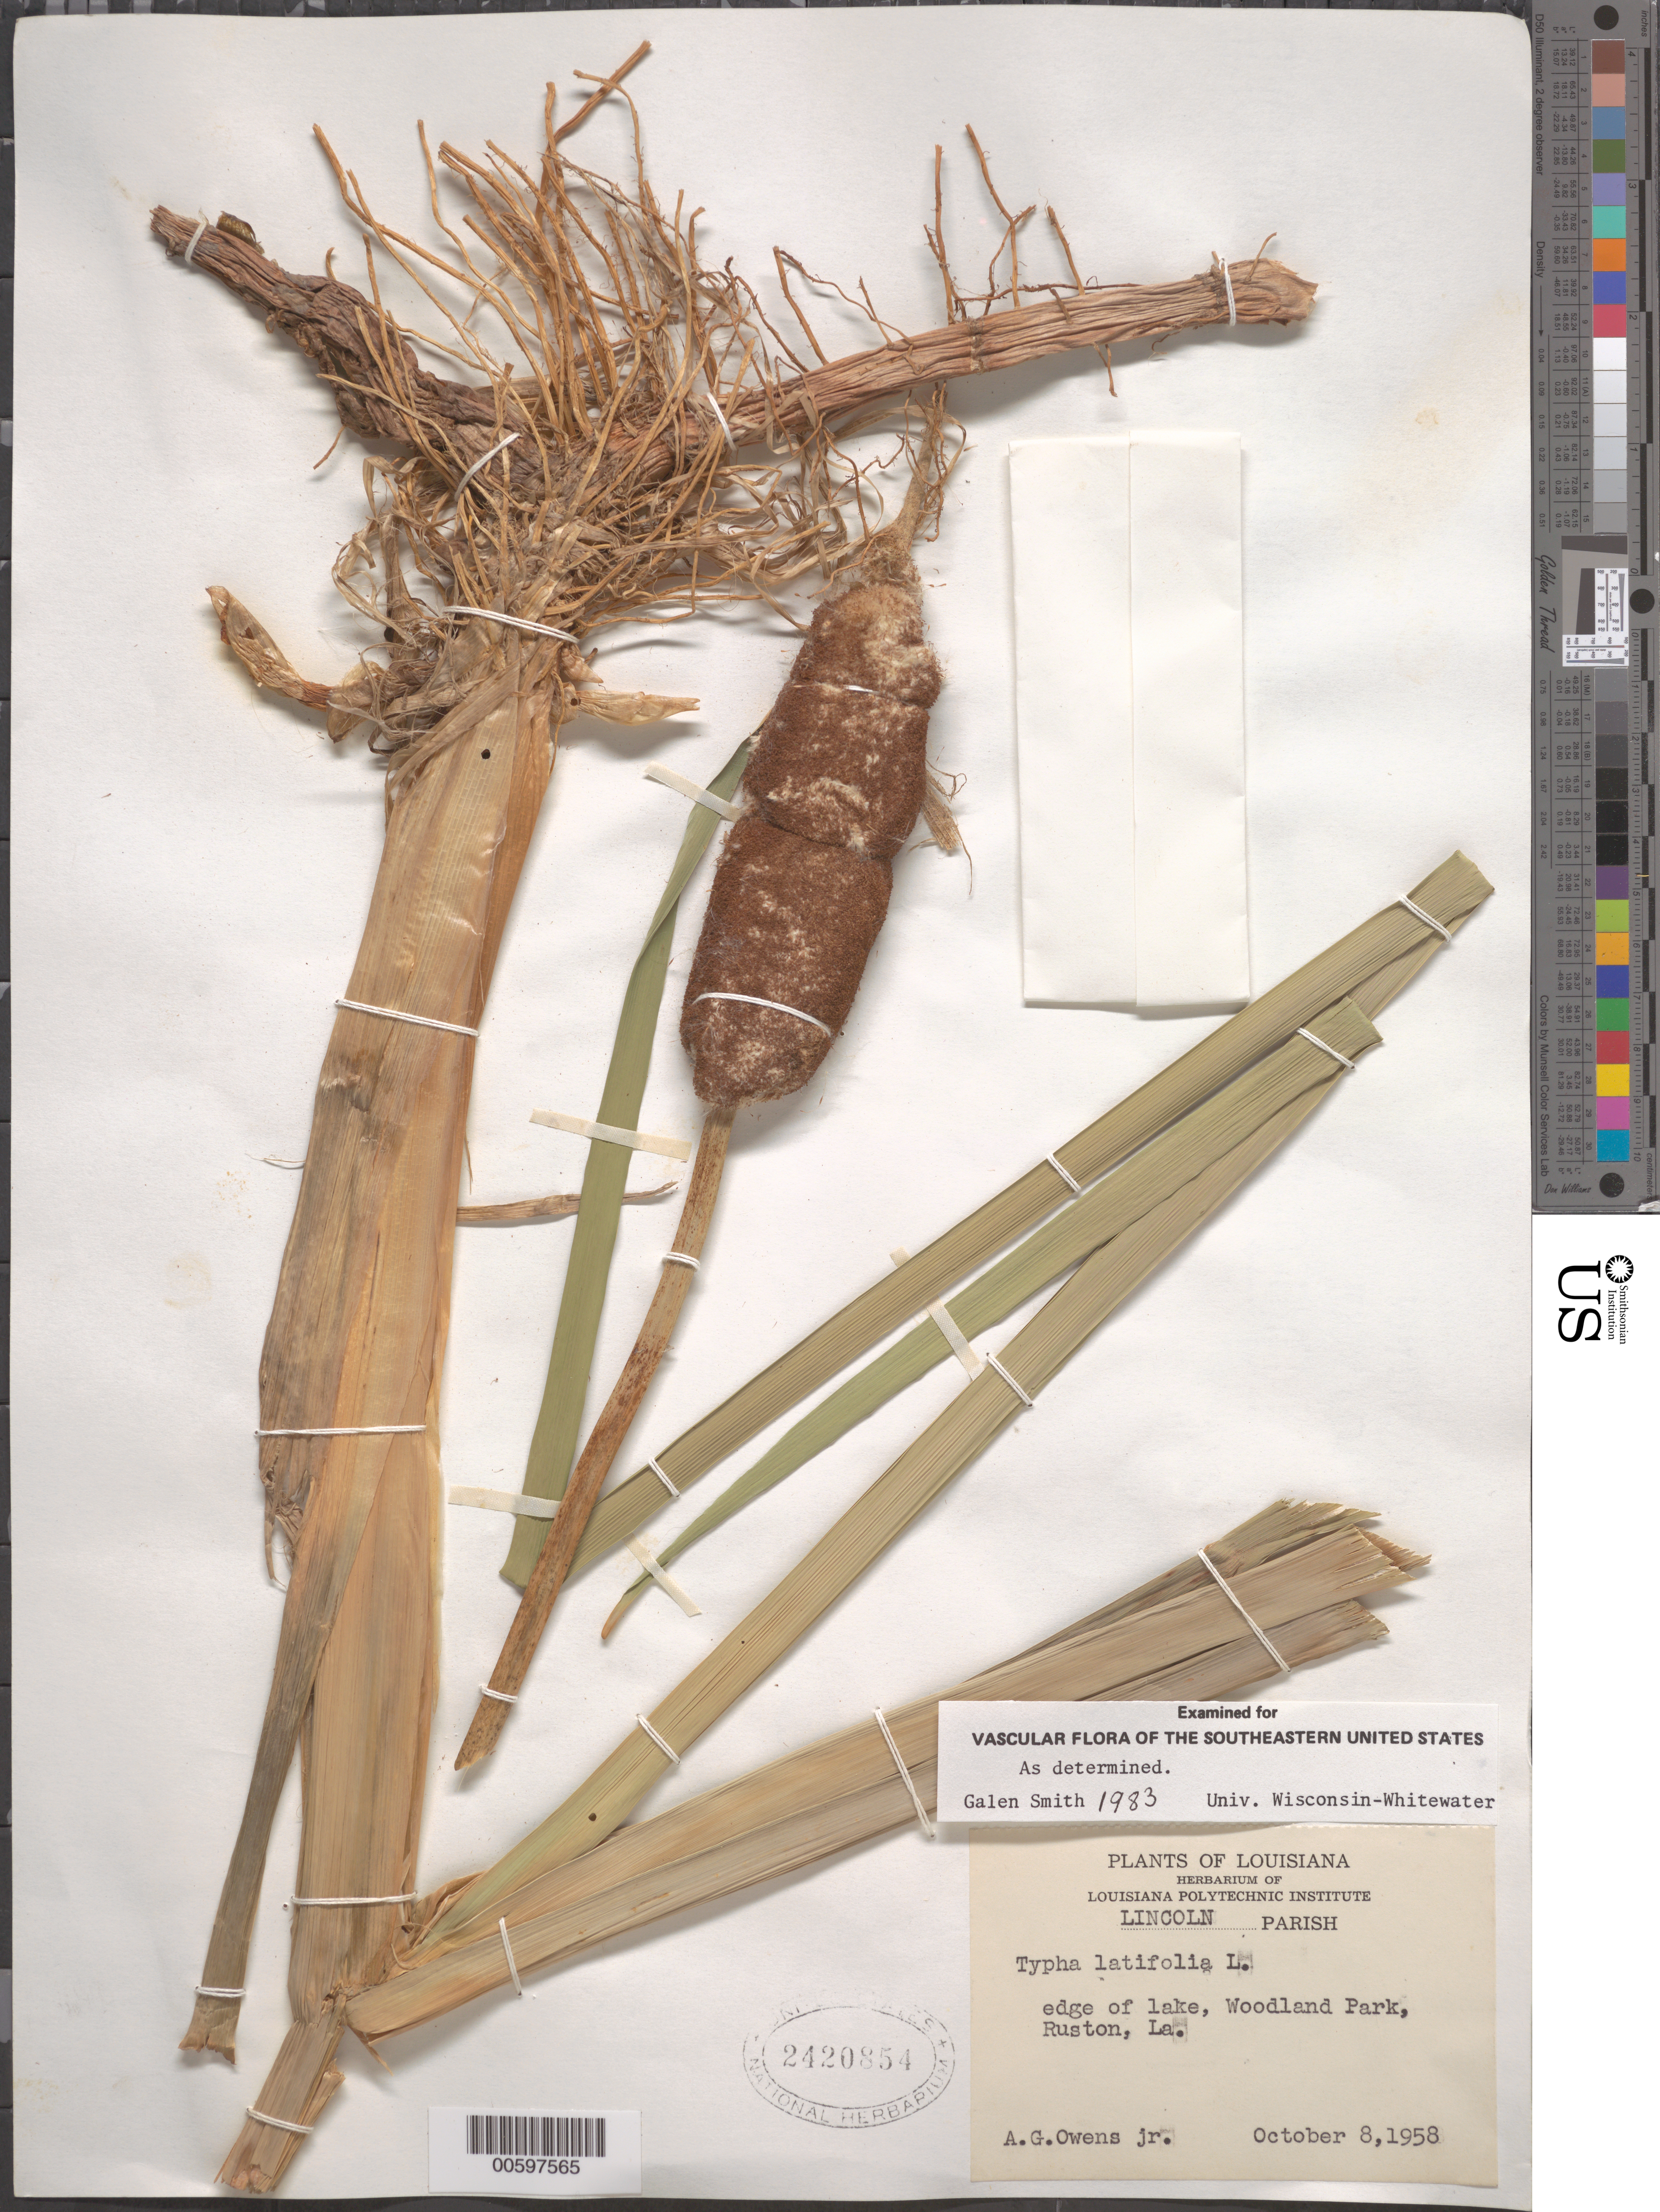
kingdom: Plantae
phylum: Tracheophyta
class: Liliopsida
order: Poales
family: Typhaceae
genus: Typha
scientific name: Typha latifolia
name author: L.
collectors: A. Owens Jr.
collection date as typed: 08 Oct 1958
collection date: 1958-10-08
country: United States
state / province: Louisiana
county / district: Lincoln Parish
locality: Woodland Park, Ruston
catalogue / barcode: US 2420854